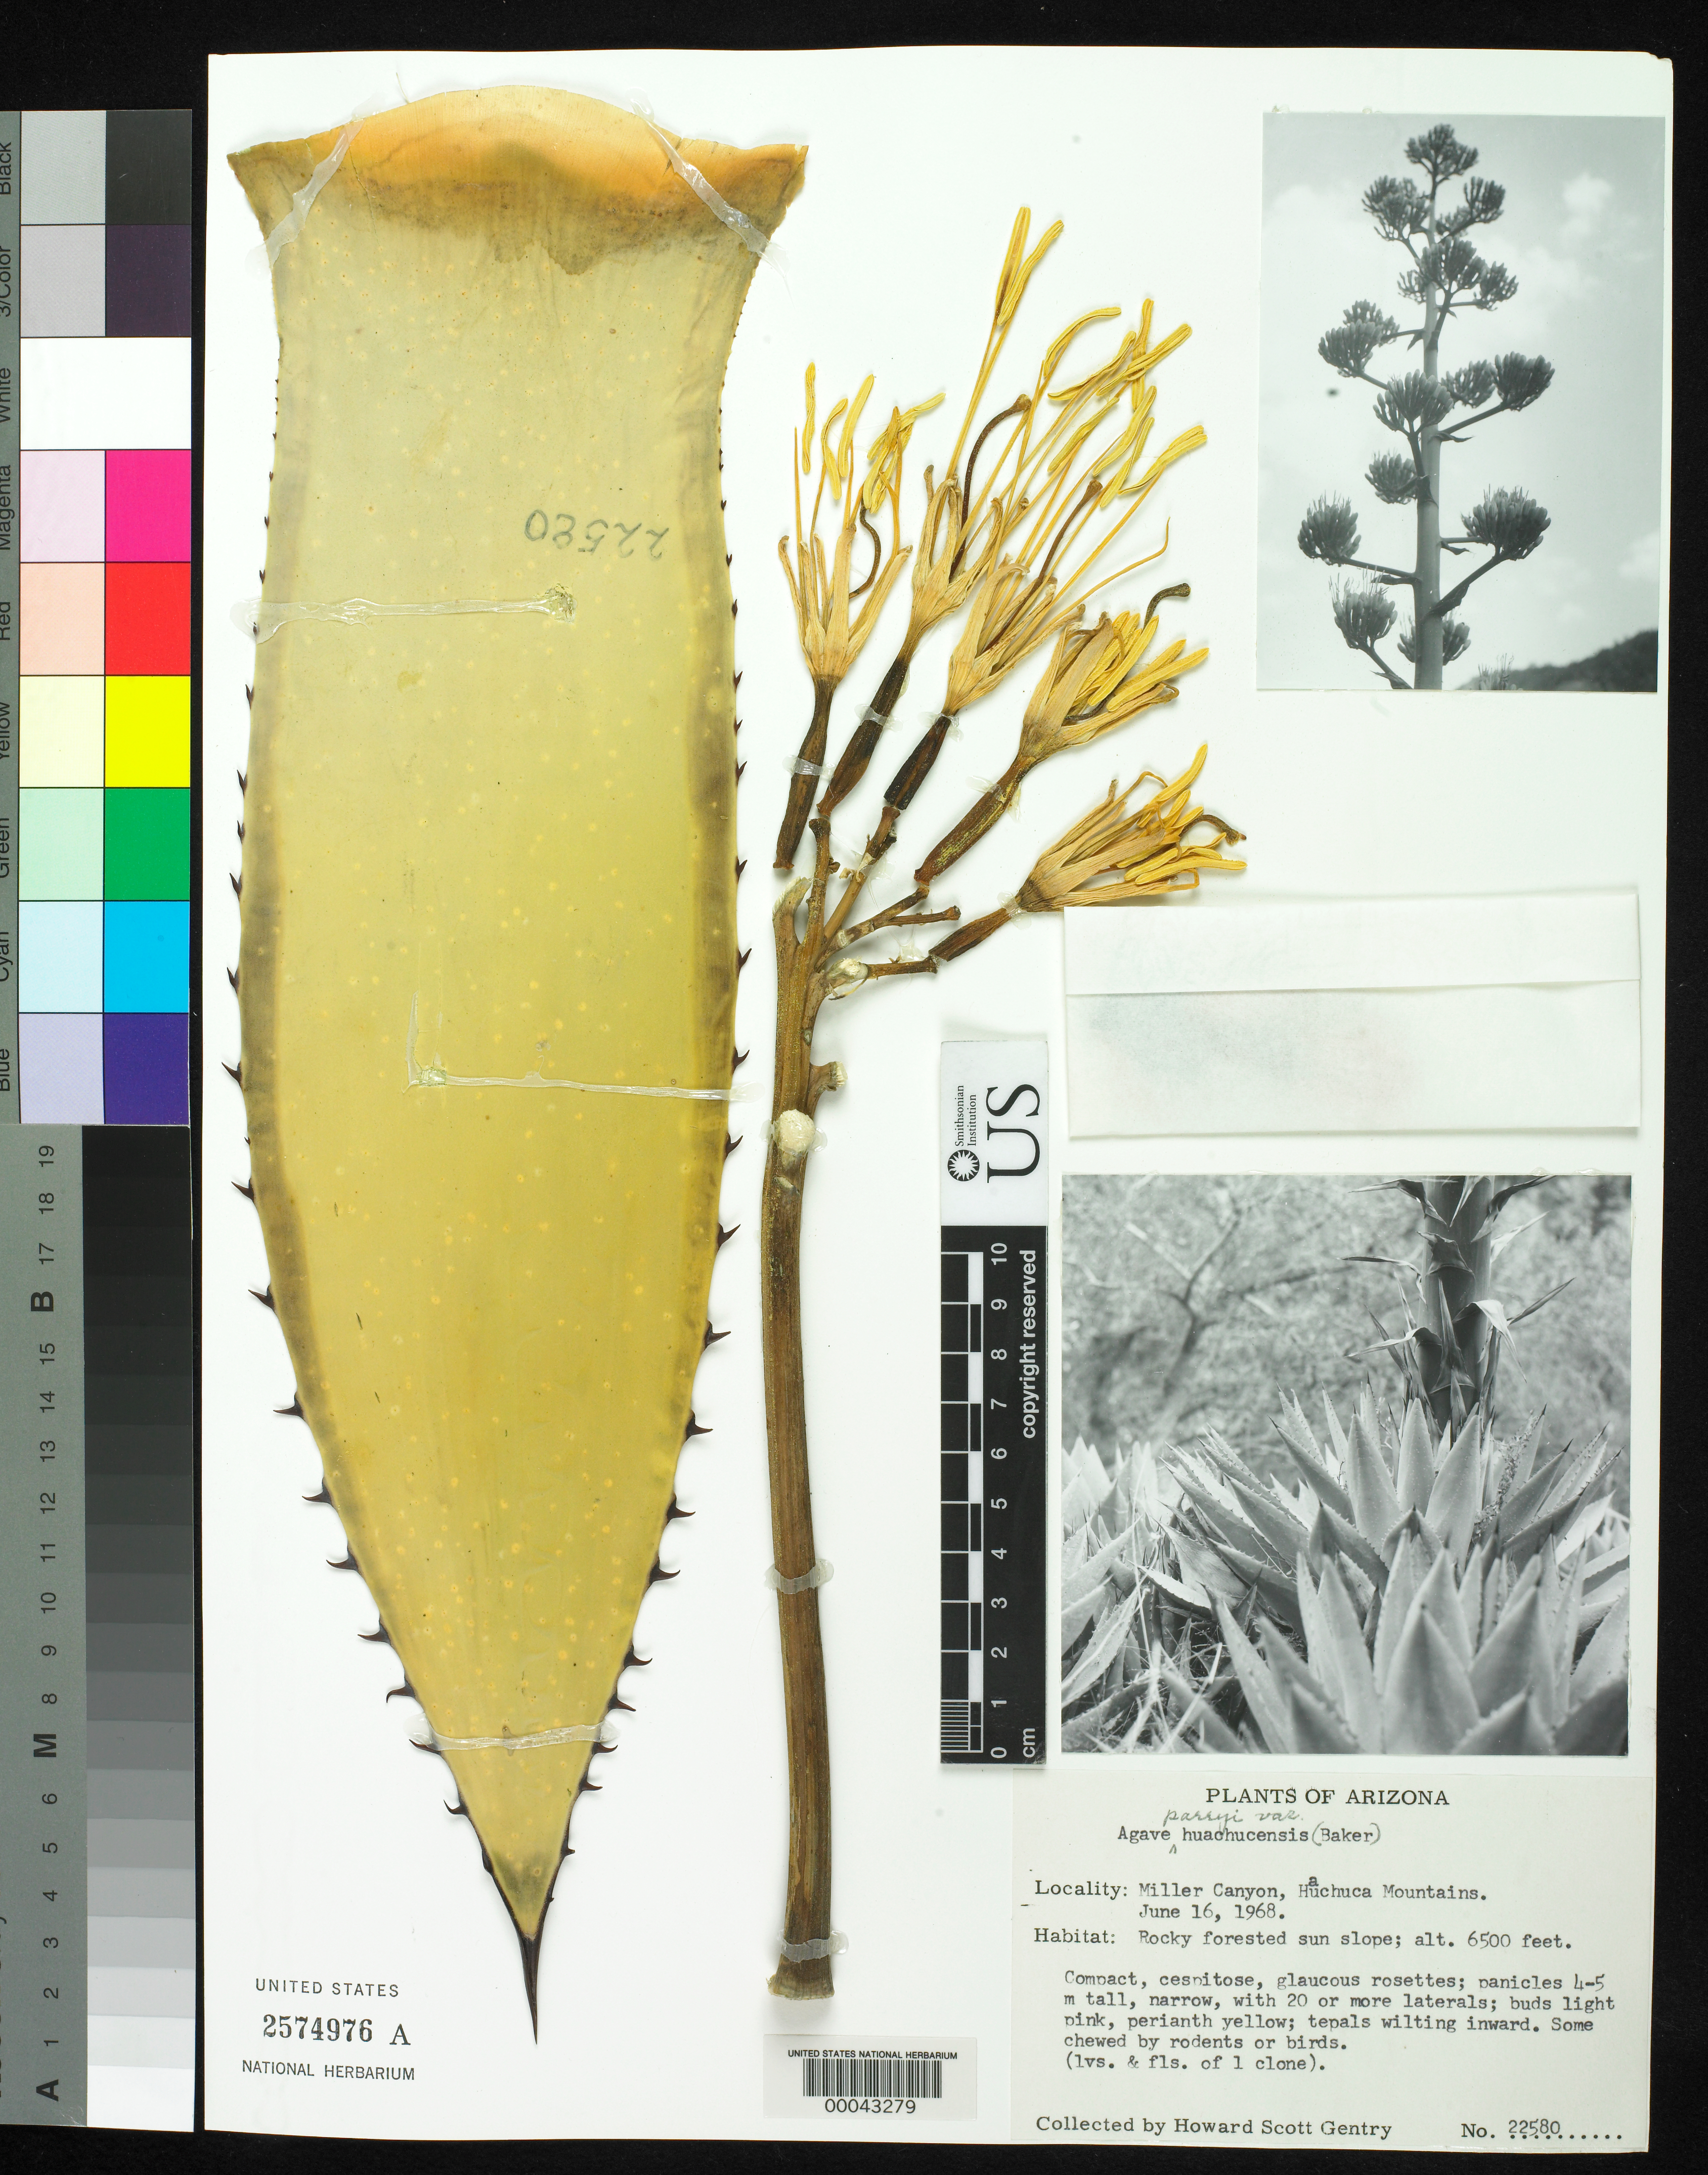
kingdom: Plantae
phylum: Tracheophyta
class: Liliopsida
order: Asparagales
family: Asparagaceae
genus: Agave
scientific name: Agave parryi var. huachucensis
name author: (Baker) Little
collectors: H. S. Gentry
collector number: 22580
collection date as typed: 16 Jun 1968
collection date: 1968-06-16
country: United States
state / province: Arizona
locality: Miller canyon, huachuca mountains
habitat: Rocky forested sun slope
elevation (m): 1981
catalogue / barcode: US 2574976A